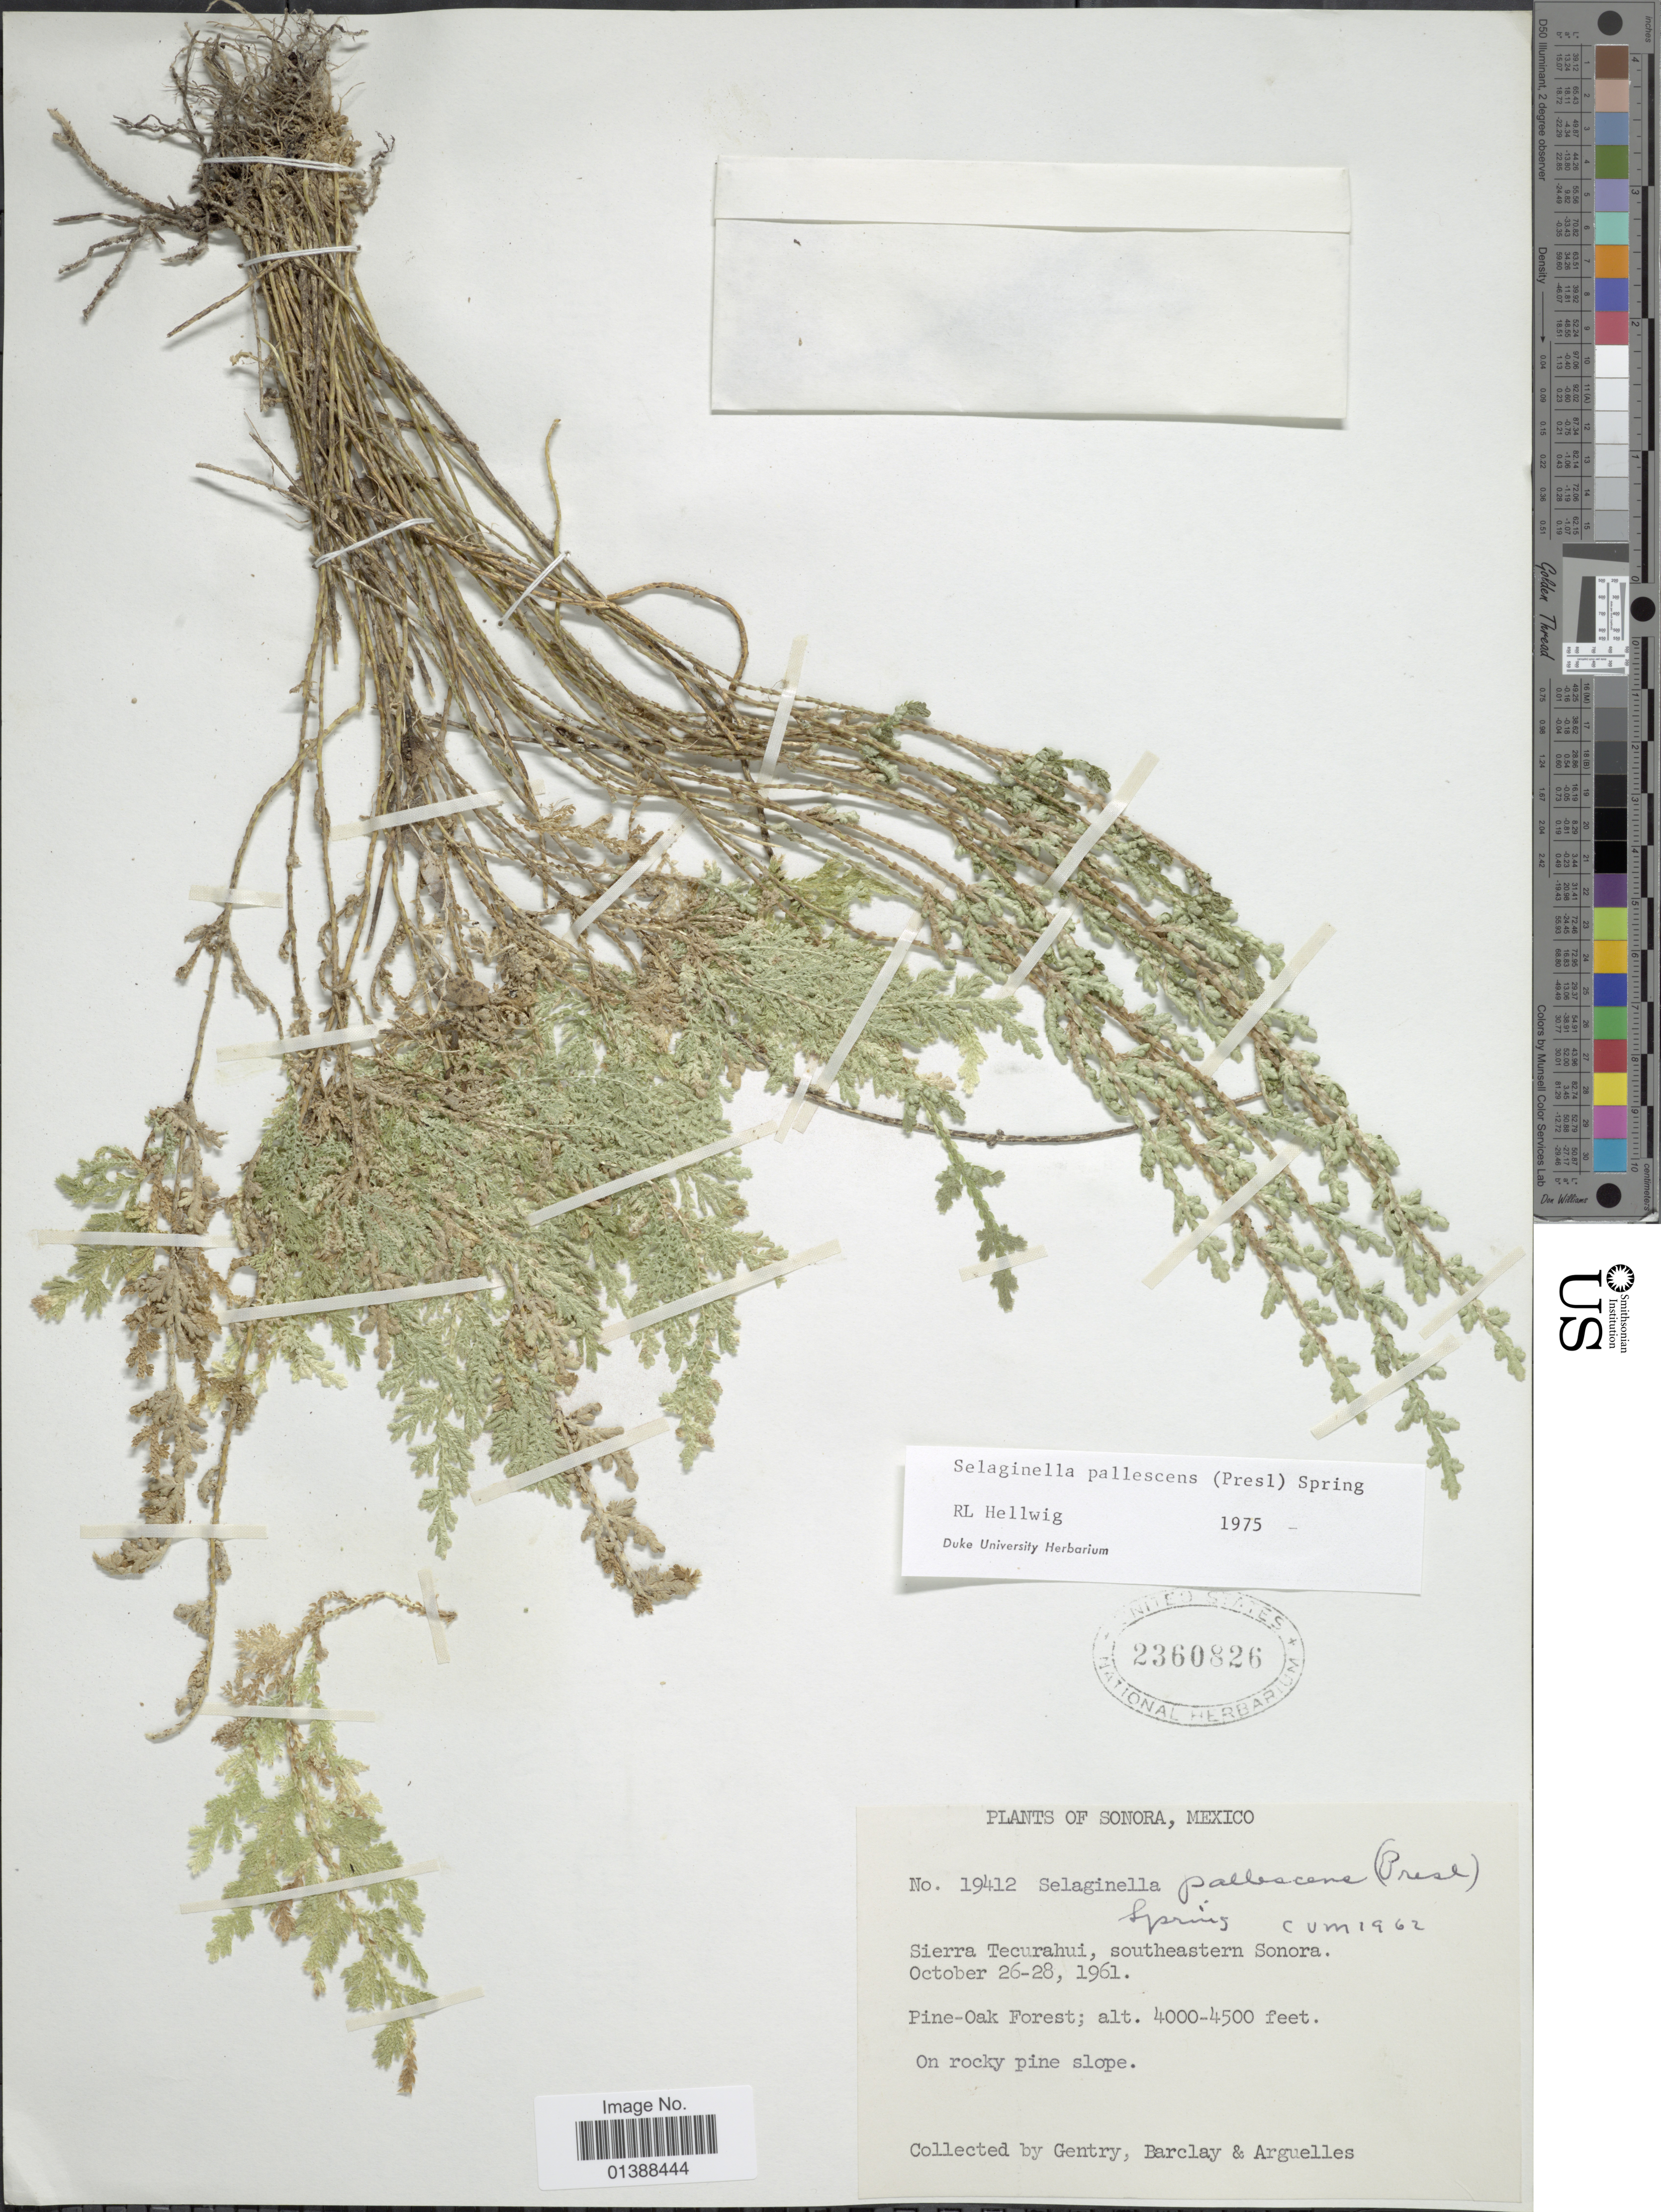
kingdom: Plantae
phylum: Tracheophyta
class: Lycopodiopsida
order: Selaginellales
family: Selaginellaceae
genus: Selaginella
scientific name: Selaginella pallescens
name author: (C. Presl) Spring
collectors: Gentry, --, -- Barclay & Arguelles, --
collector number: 19412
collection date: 1961-10-26/1961-10-28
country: Mexico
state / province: Sonora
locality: Sierra Tecurahui, southeastern Sonora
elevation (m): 1219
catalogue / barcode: US 2360826